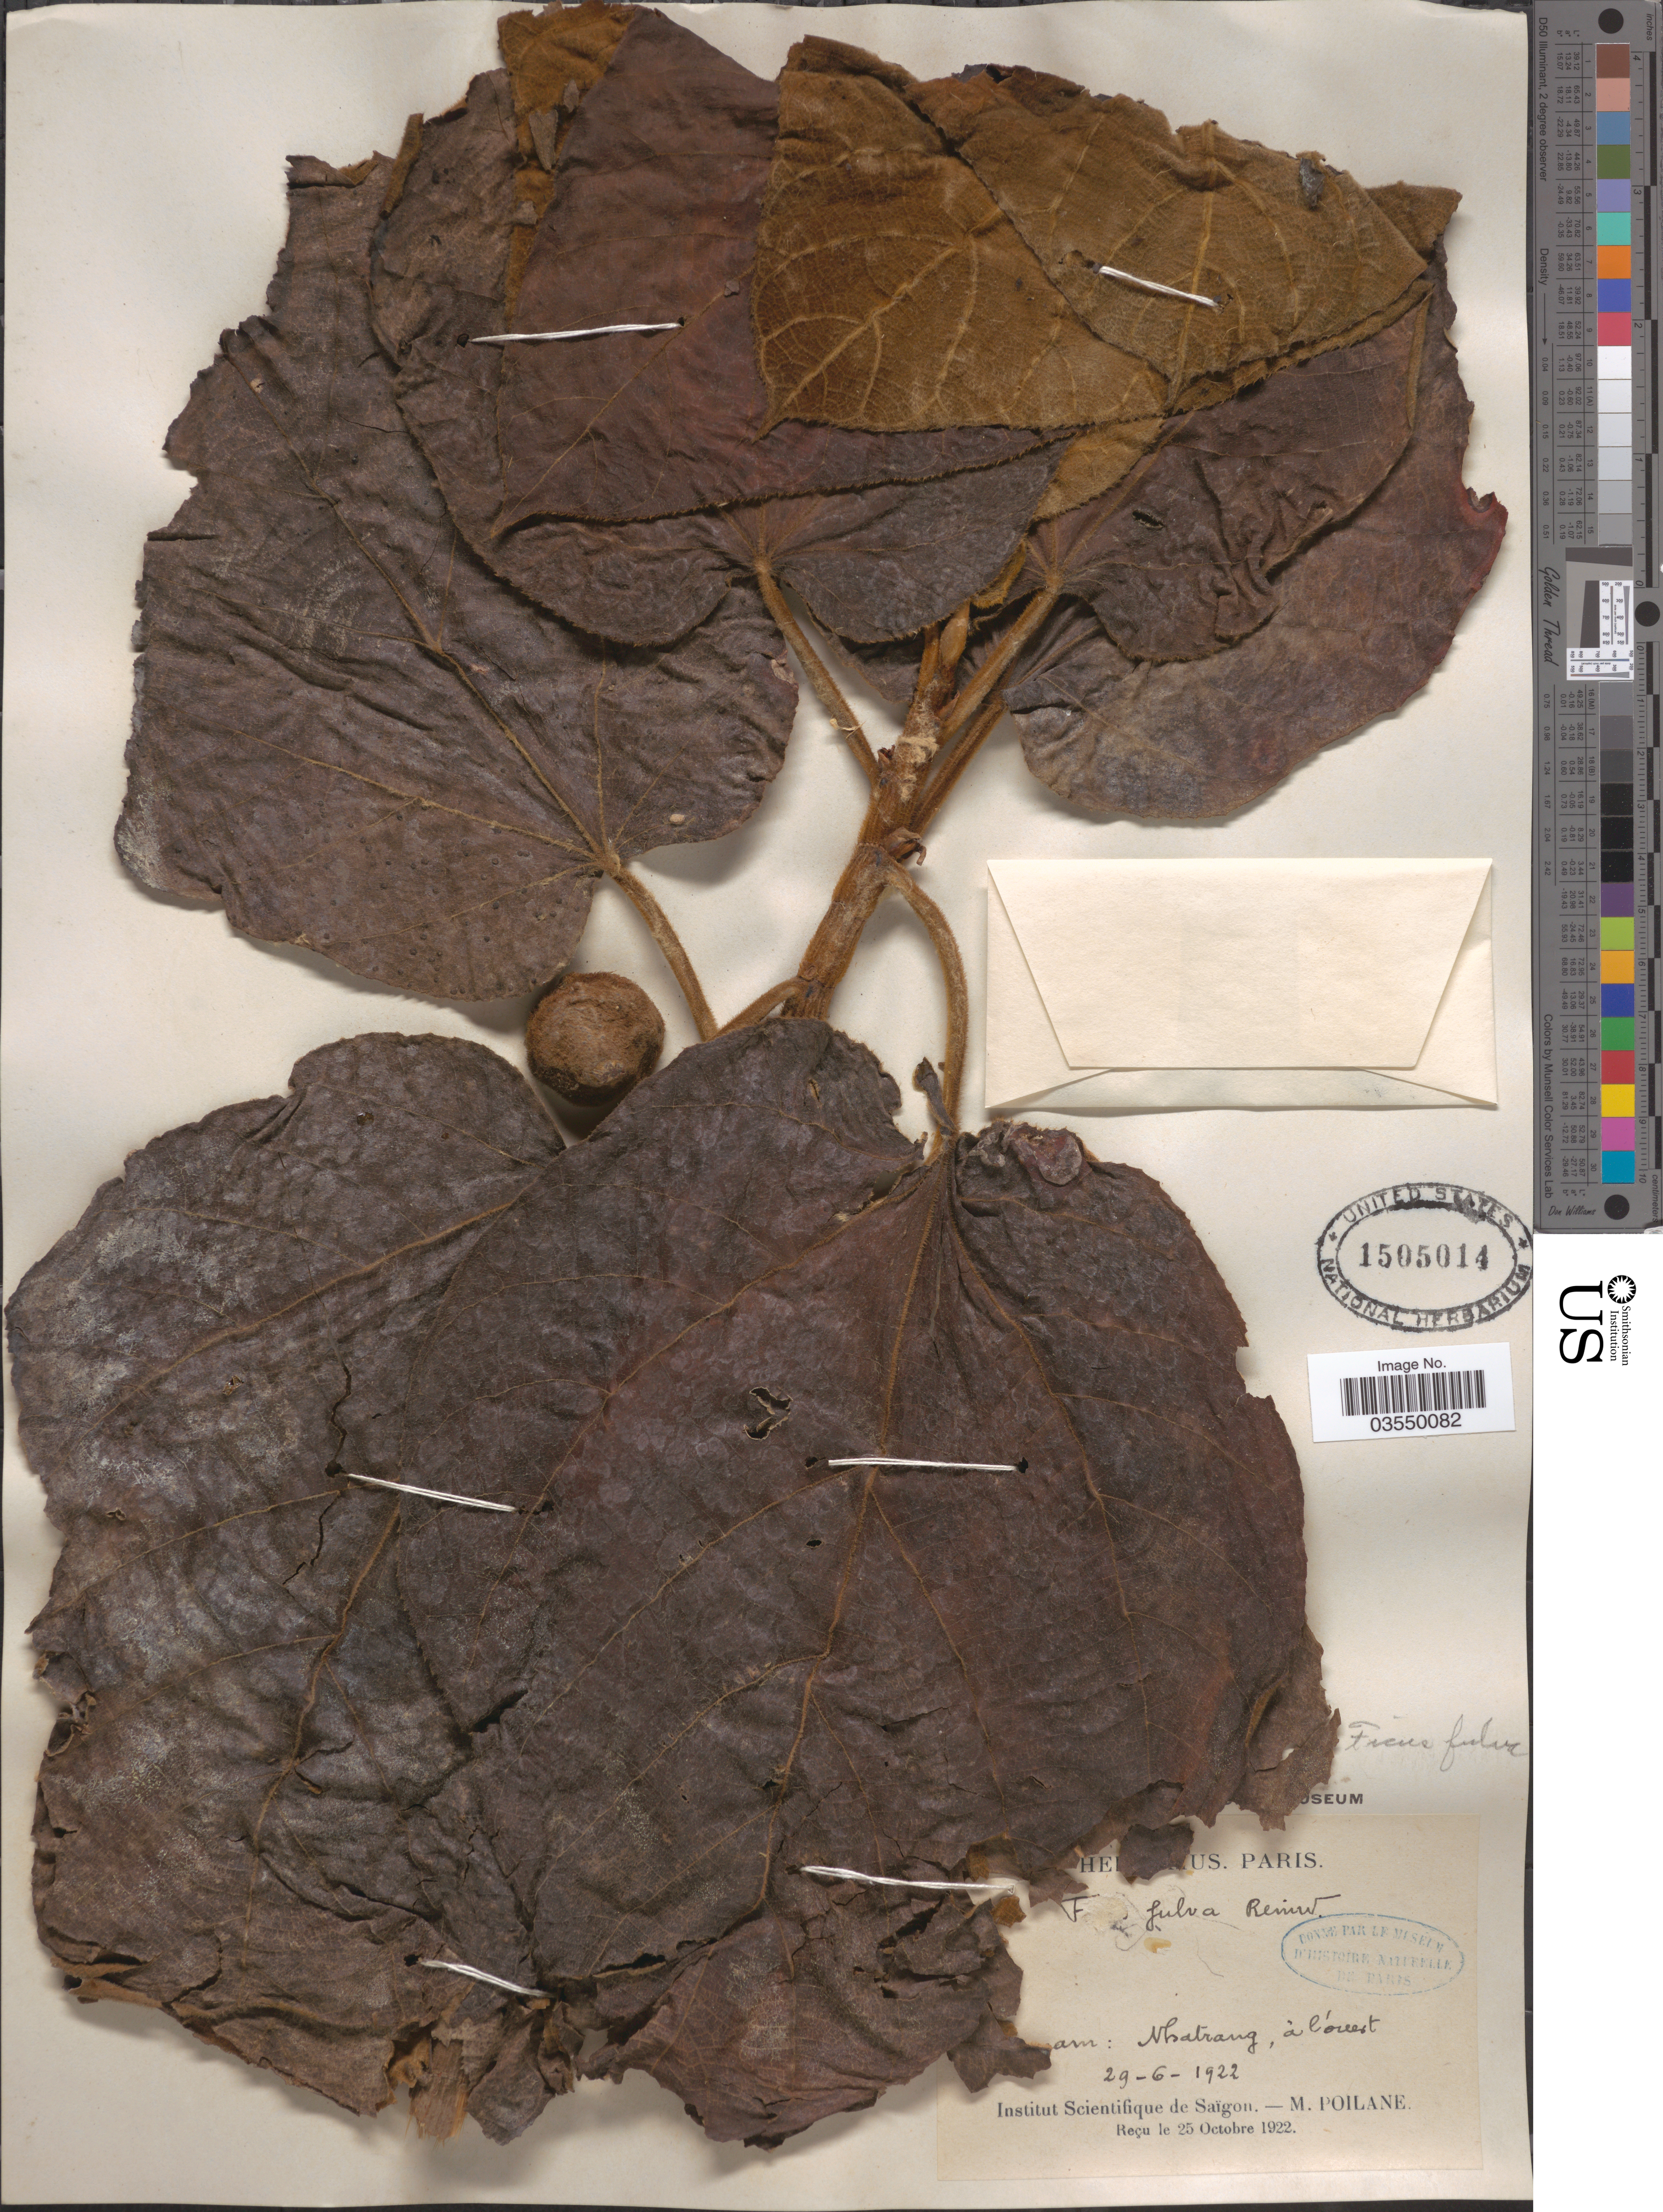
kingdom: Plantae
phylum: Tracheophyta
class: Magnoliopsida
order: Rosales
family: Moraceae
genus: Ficus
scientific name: Ficus esquiroliana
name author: H. Lév.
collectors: M. Poilane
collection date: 1922-06-29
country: Vietnam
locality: !am: Nhatrang, à l'ouest.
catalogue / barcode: US 1505014